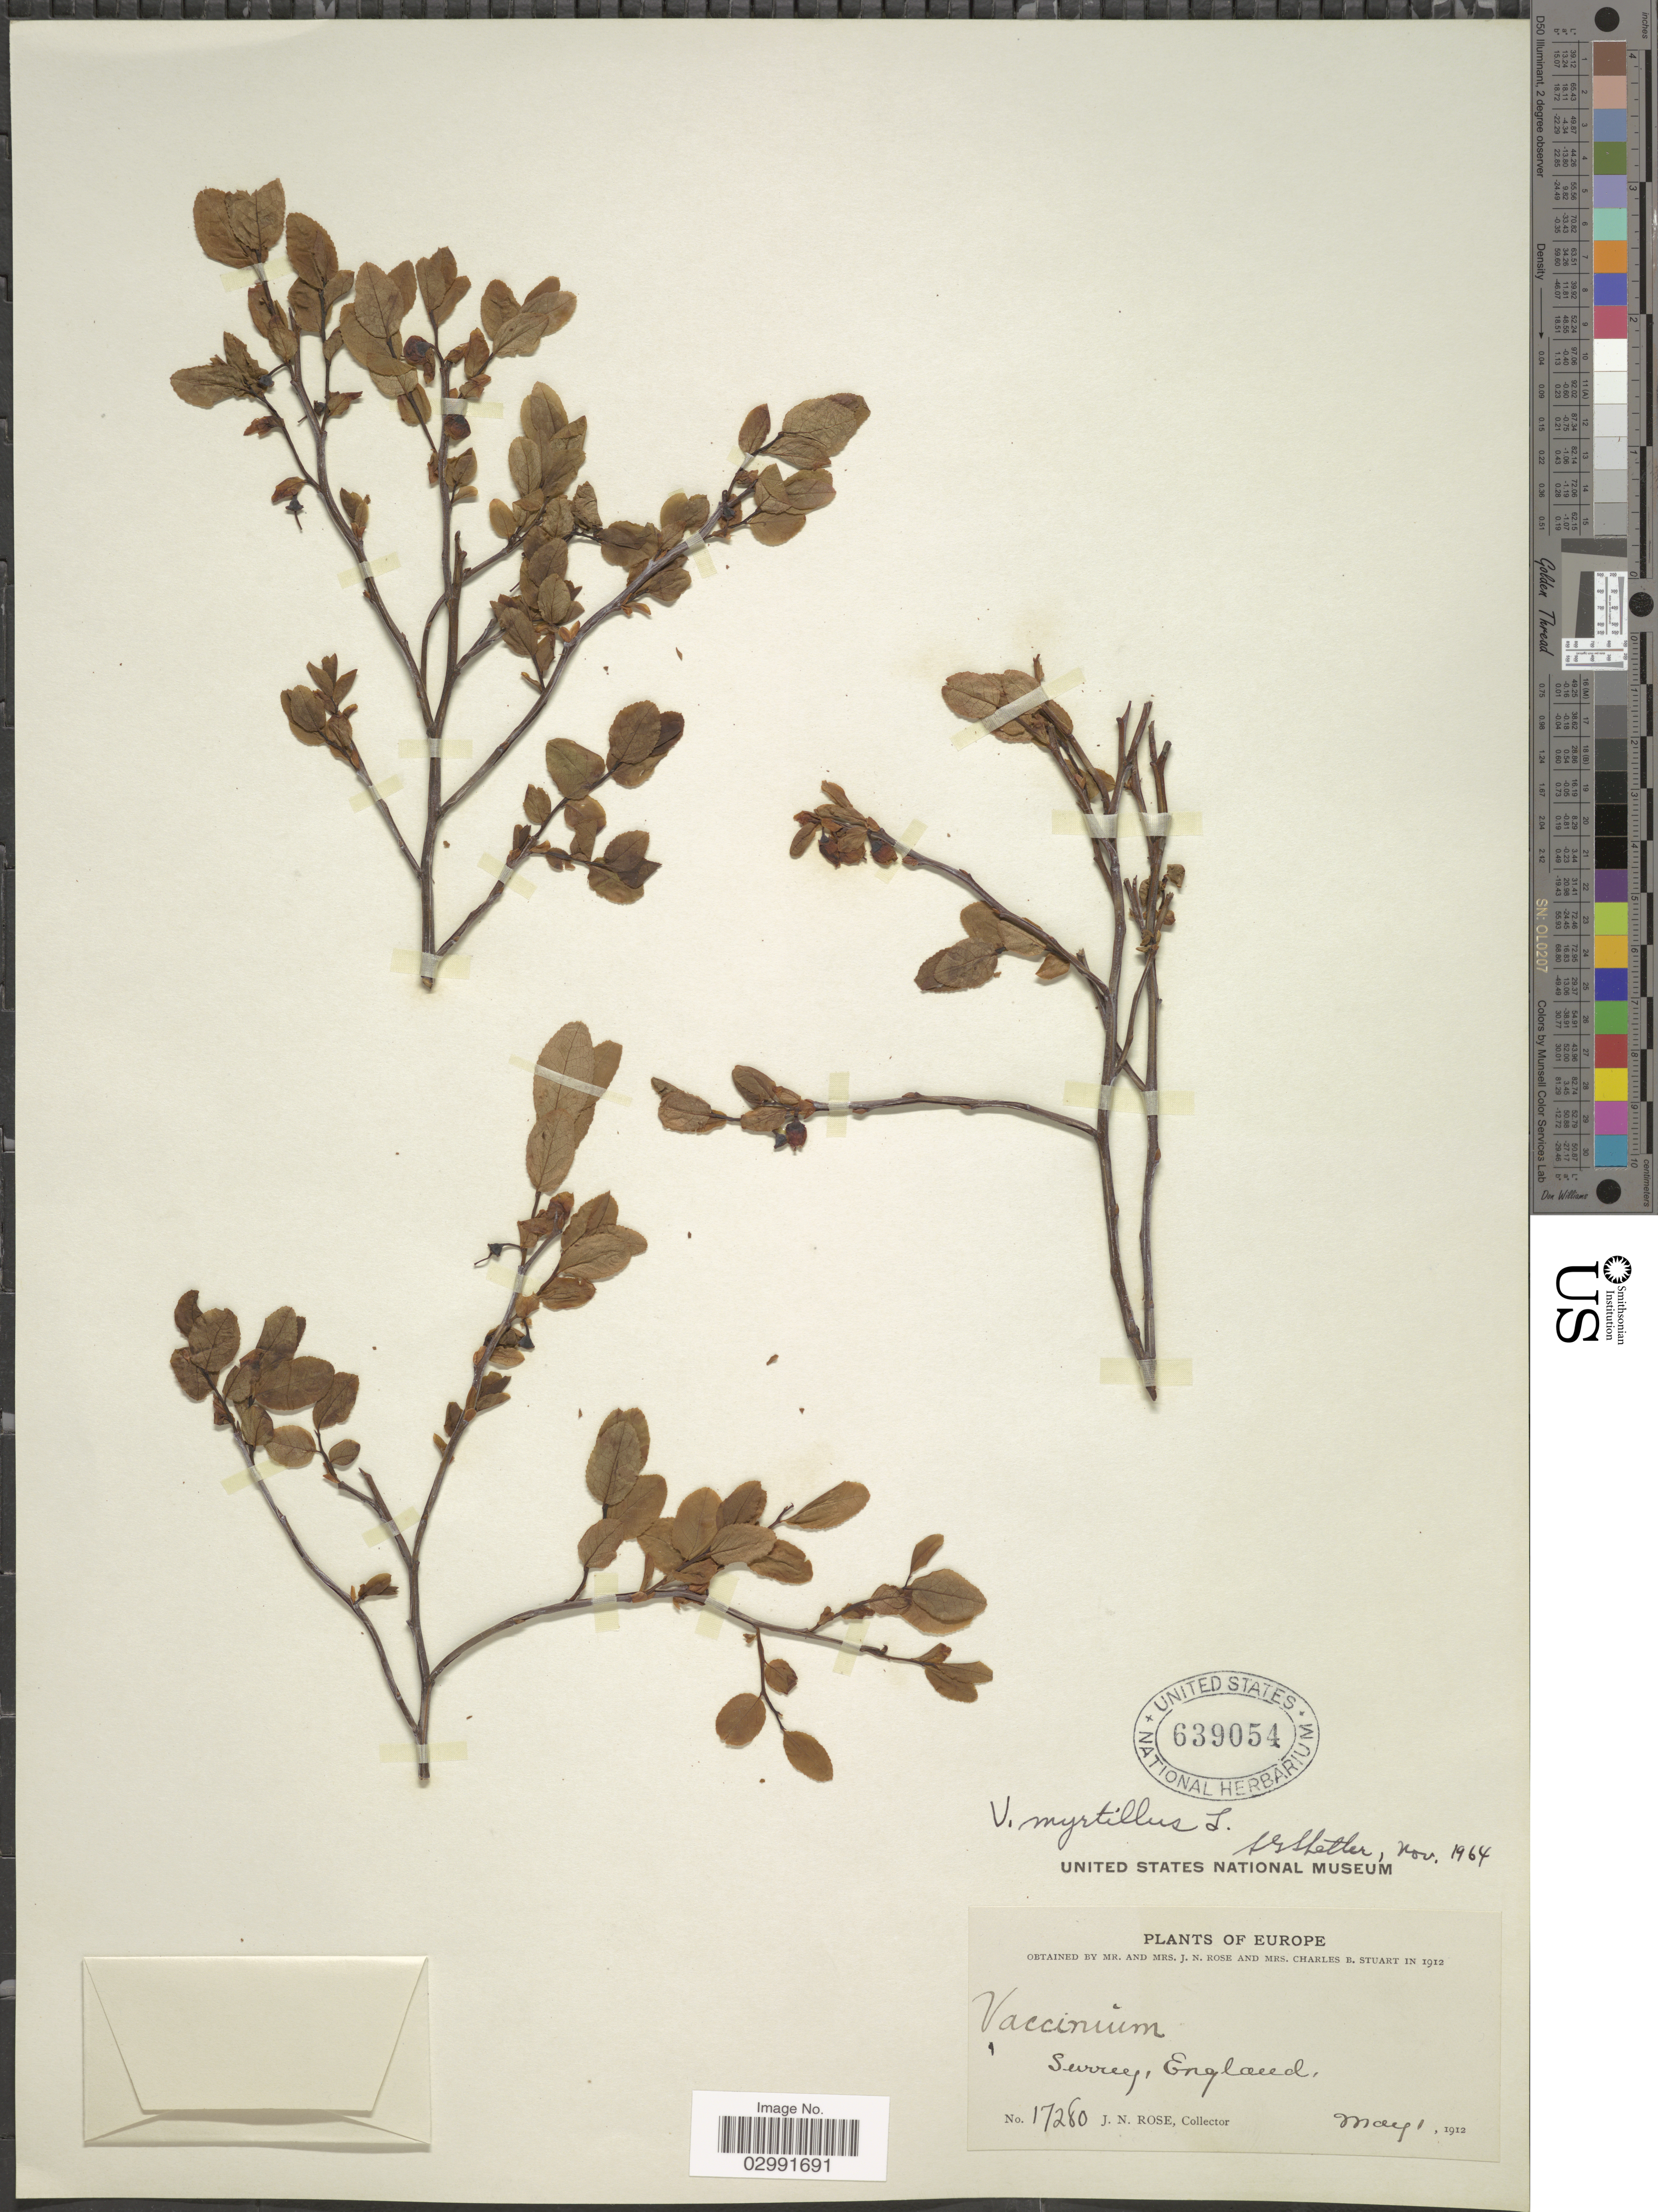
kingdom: Plantae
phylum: Tracheophyta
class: Magnoliopsida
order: Ericales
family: Ericaceae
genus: Vaccinium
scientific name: Vaccinium myrtillus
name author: L.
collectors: J. N. Rose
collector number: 17280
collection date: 1912-05-01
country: United Kingdom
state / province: England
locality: Surrey.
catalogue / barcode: US 639054